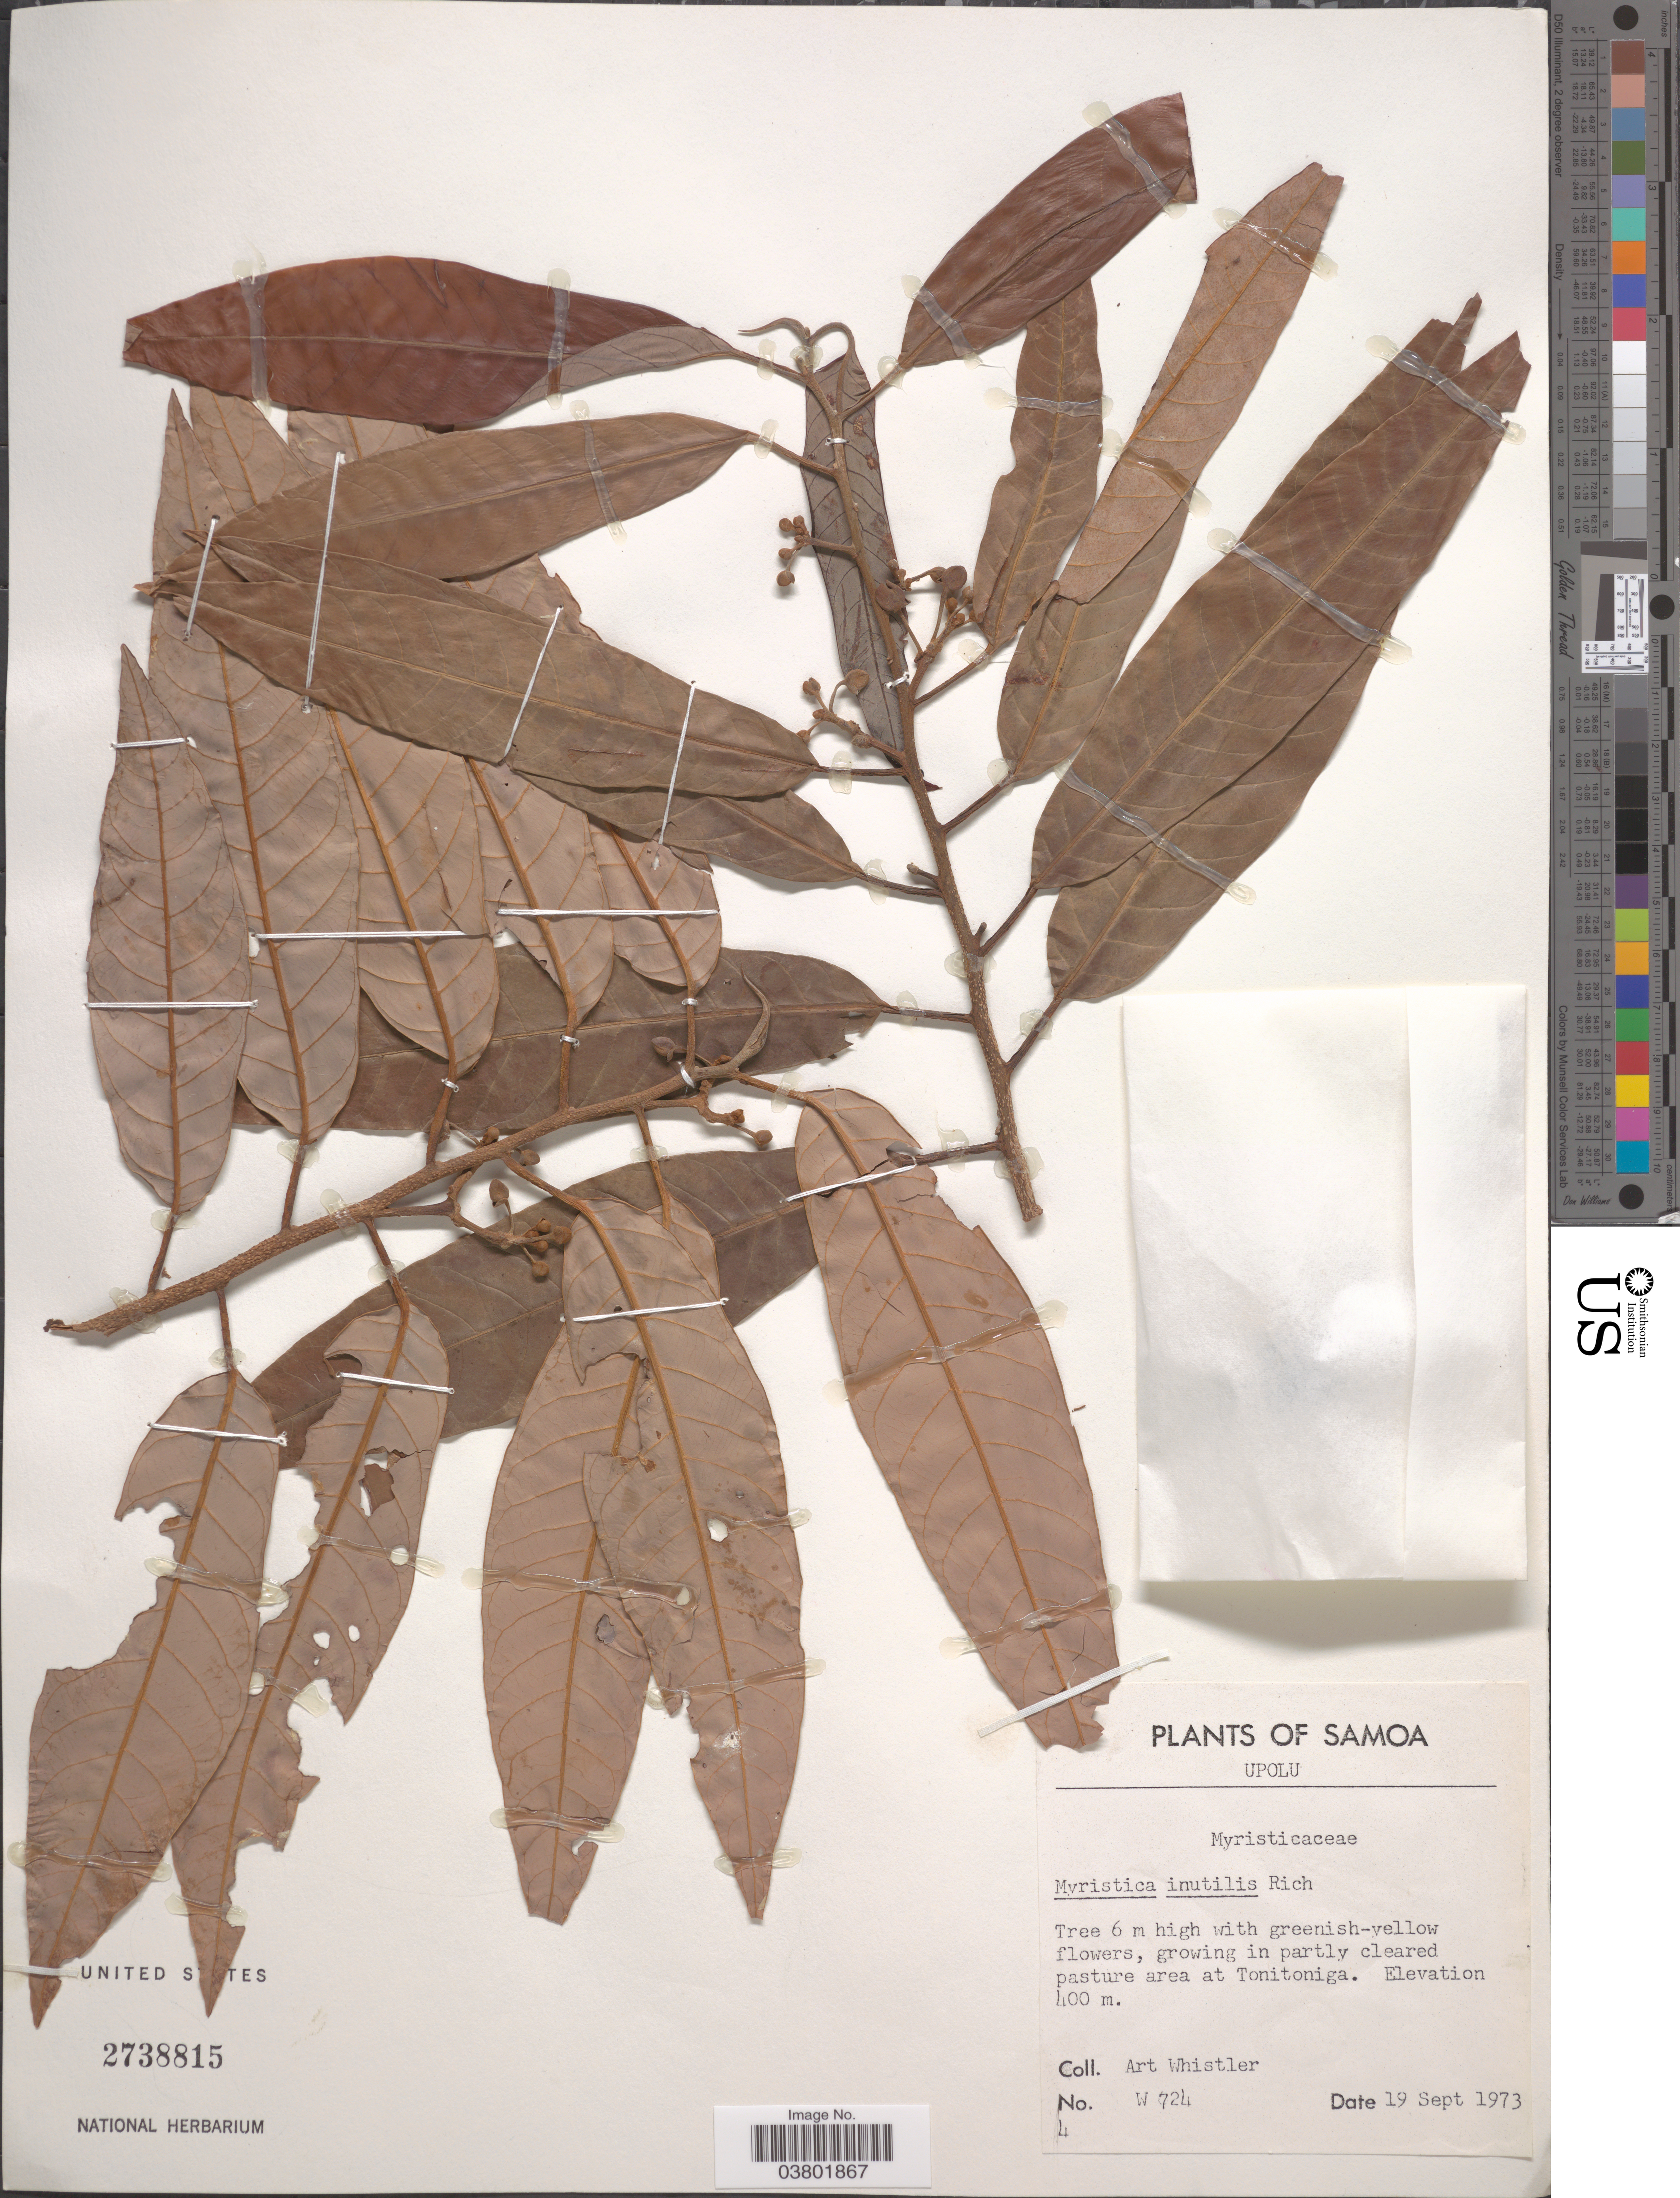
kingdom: Plantae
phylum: Tracheophyta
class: Magnoliopsida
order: Magnoliales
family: Myristicaceae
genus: Myristica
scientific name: Myristica inutilis subsp. inutilis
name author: A. Gray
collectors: A. Whistler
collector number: W724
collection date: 1973-09-19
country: Samoa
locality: Samoa. Upolu. In partly cleared pasture area at Tonitoniga.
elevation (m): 400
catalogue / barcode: US 2738815